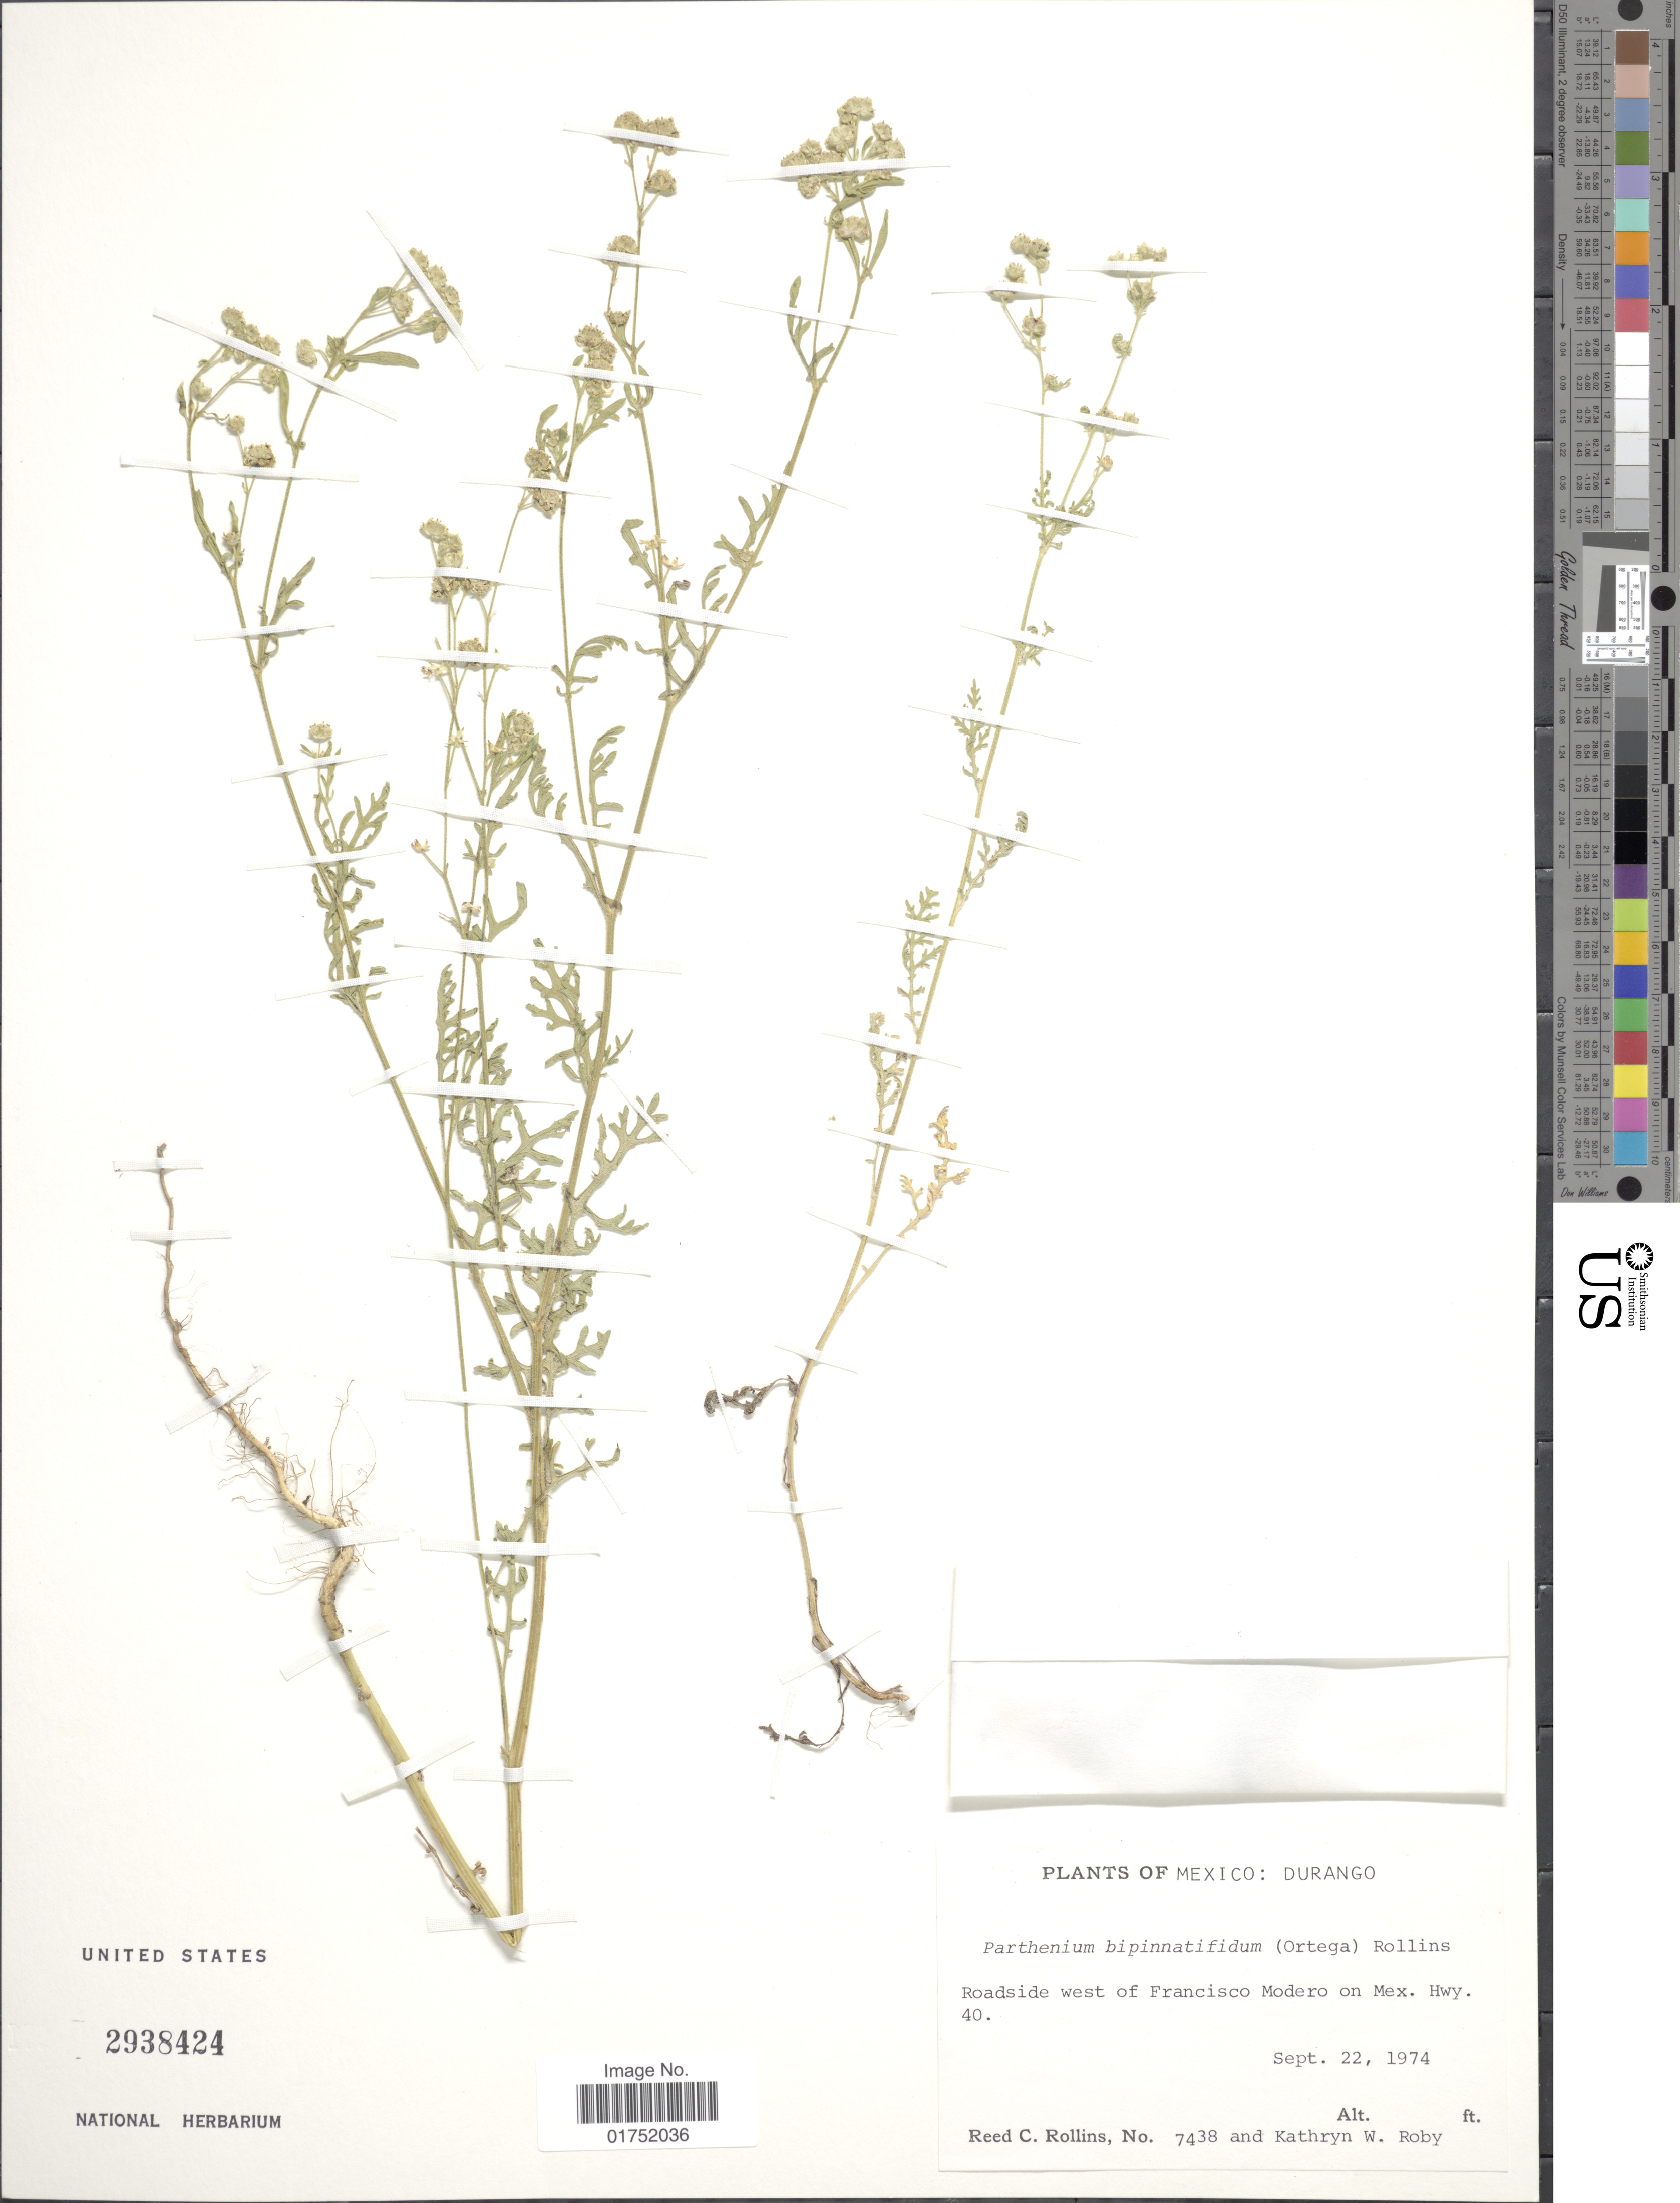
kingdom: Plantae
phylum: Tracheophyta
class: Magnoliopsida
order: Asterales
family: Asteraceae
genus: Parthenium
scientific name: Parthenium bipinnatifidum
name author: (Ortega) Rollins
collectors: R. C. Rollins & K. W. Roby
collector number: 7438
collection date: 1974-09-22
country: Mexico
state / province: Durango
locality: Roadside west of Francisco Modero on Mex. Hwy. 40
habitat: roadside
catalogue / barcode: US 2938424